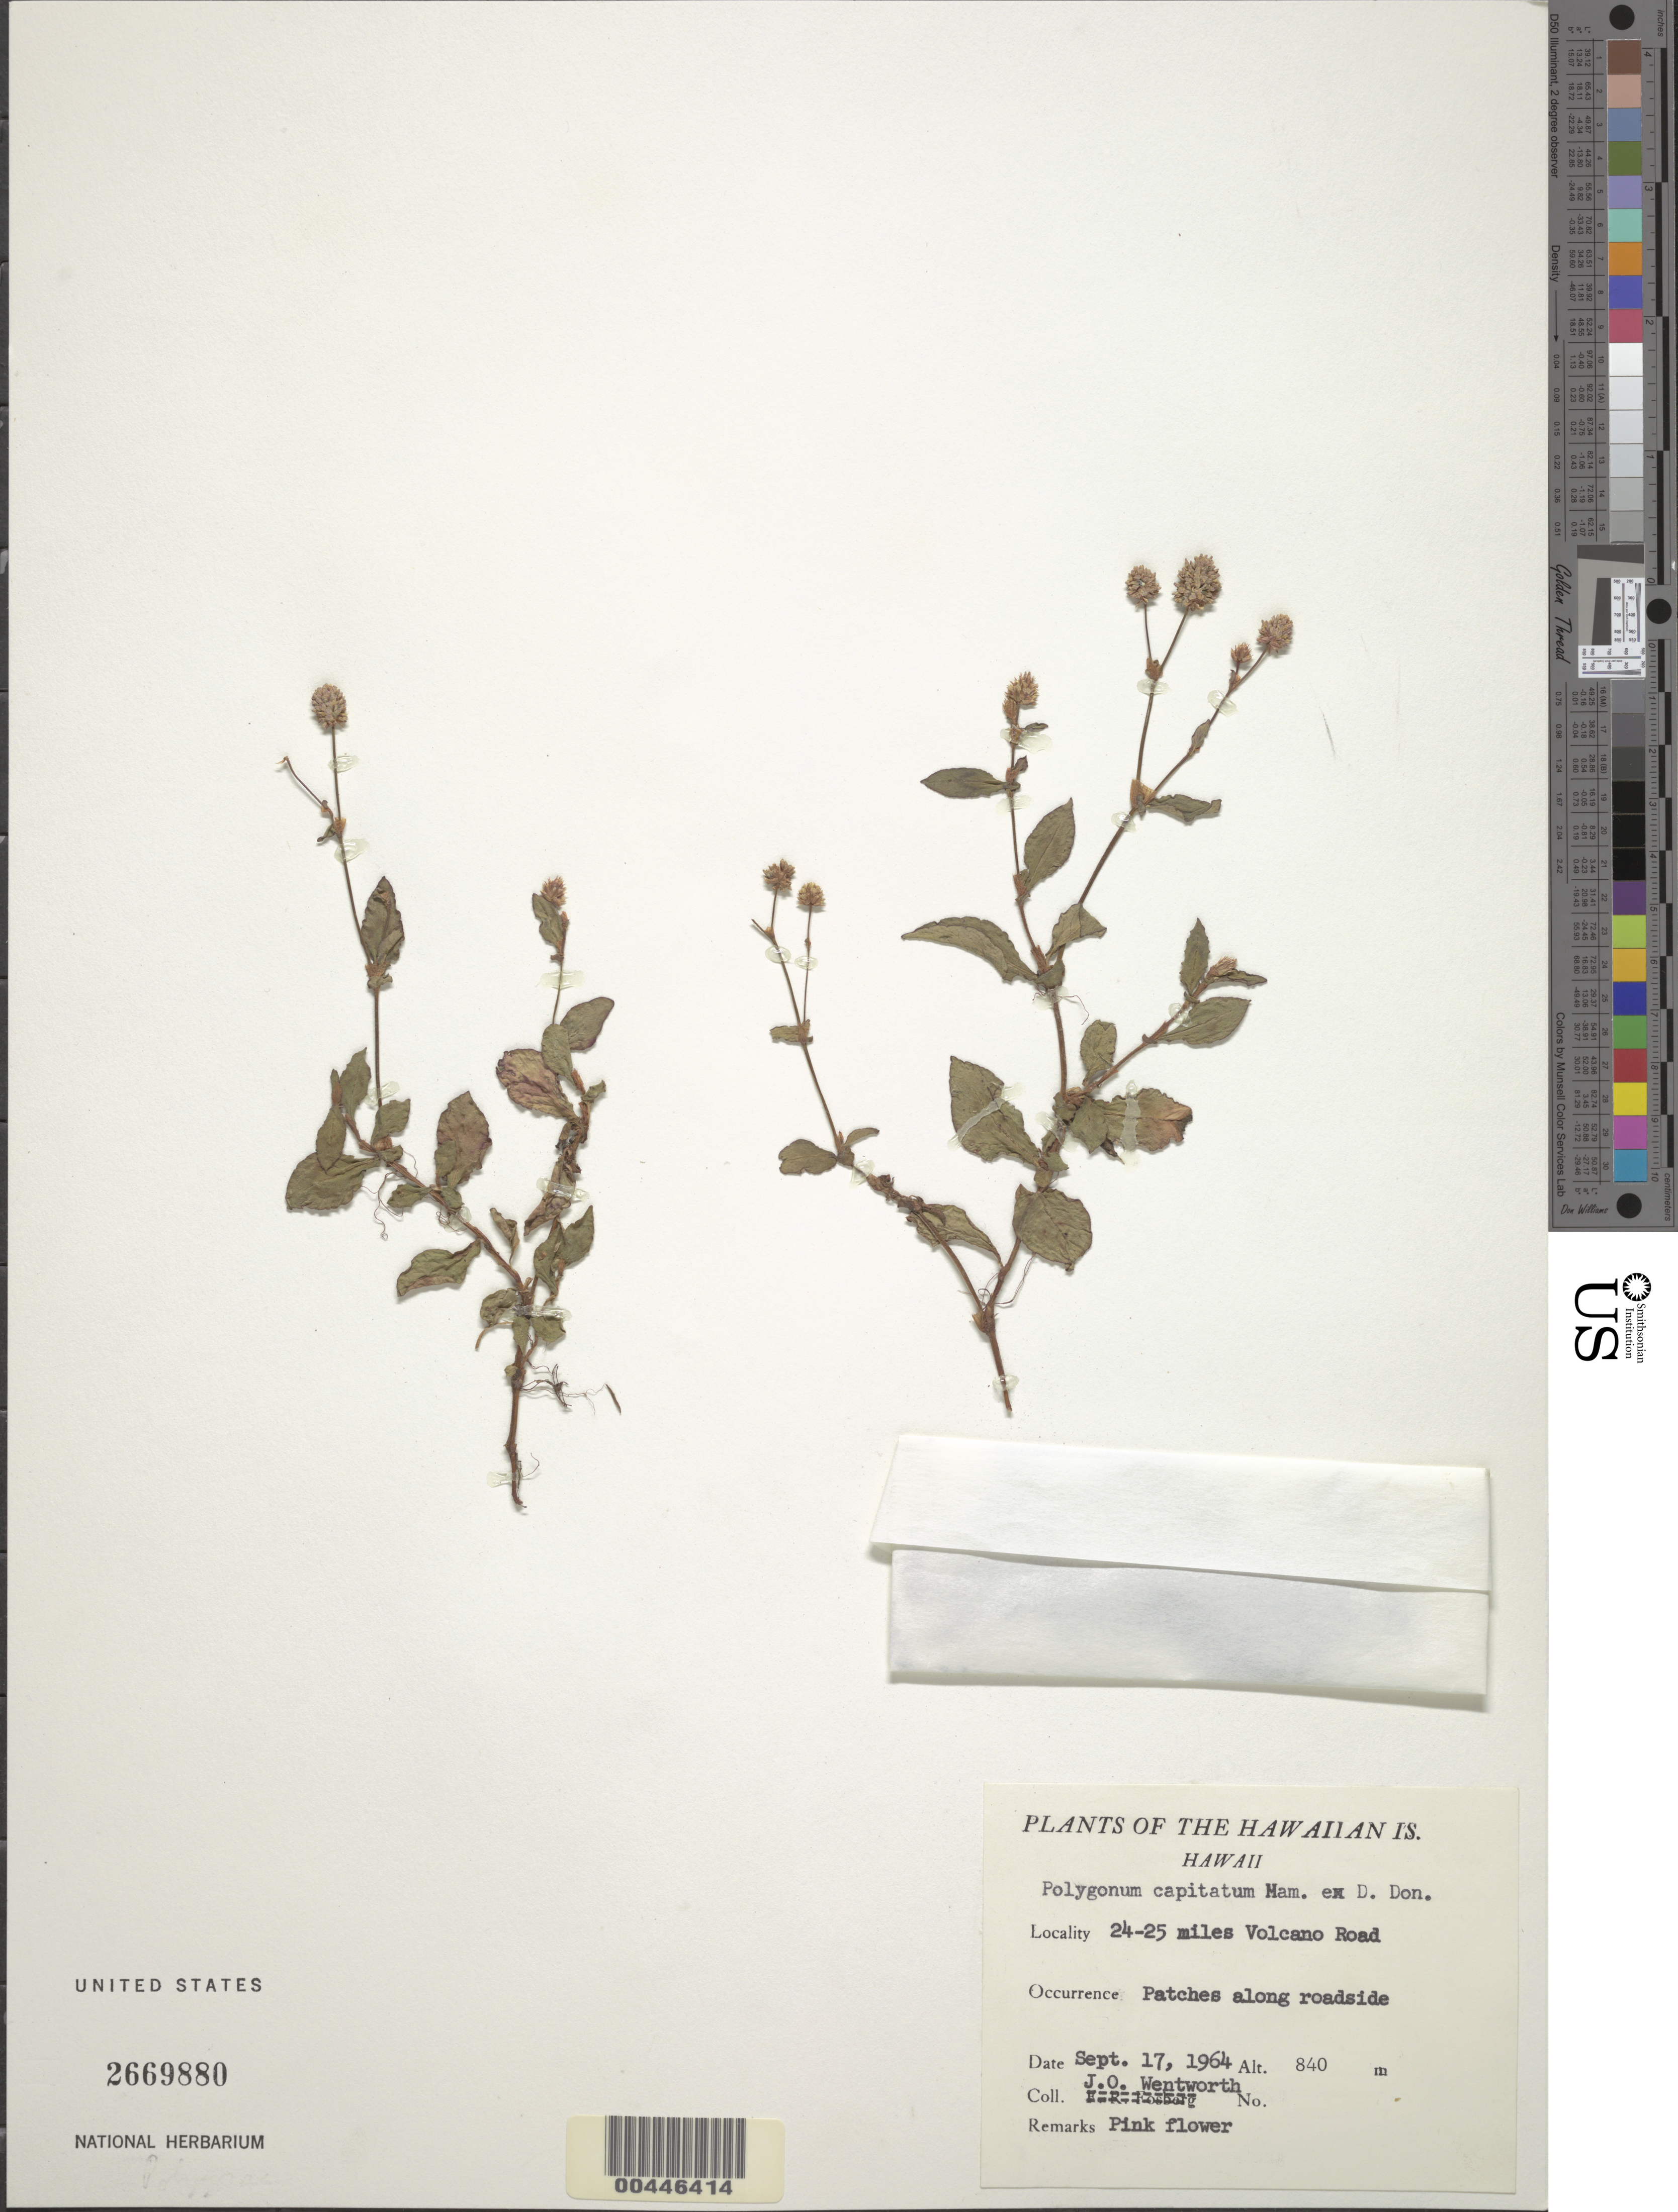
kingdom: Plantae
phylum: Tracheophyta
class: Magnoliopsida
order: Caryophyllales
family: Polygonaceae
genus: Persicaria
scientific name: Persicaria capitata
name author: (Buch.-Ham. ex D. Don) H. Gross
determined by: Wagner, W. L., (BOT), Smithsonian Institution - National Museum of Natural History (UNITED STATES)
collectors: J. Wentworth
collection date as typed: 17 Sep 1964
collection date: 1964-09-17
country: United States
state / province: Hawaii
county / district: Hawaii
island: Hawaii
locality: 24-25 mi Volcano Rd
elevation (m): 840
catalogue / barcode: US 2669880